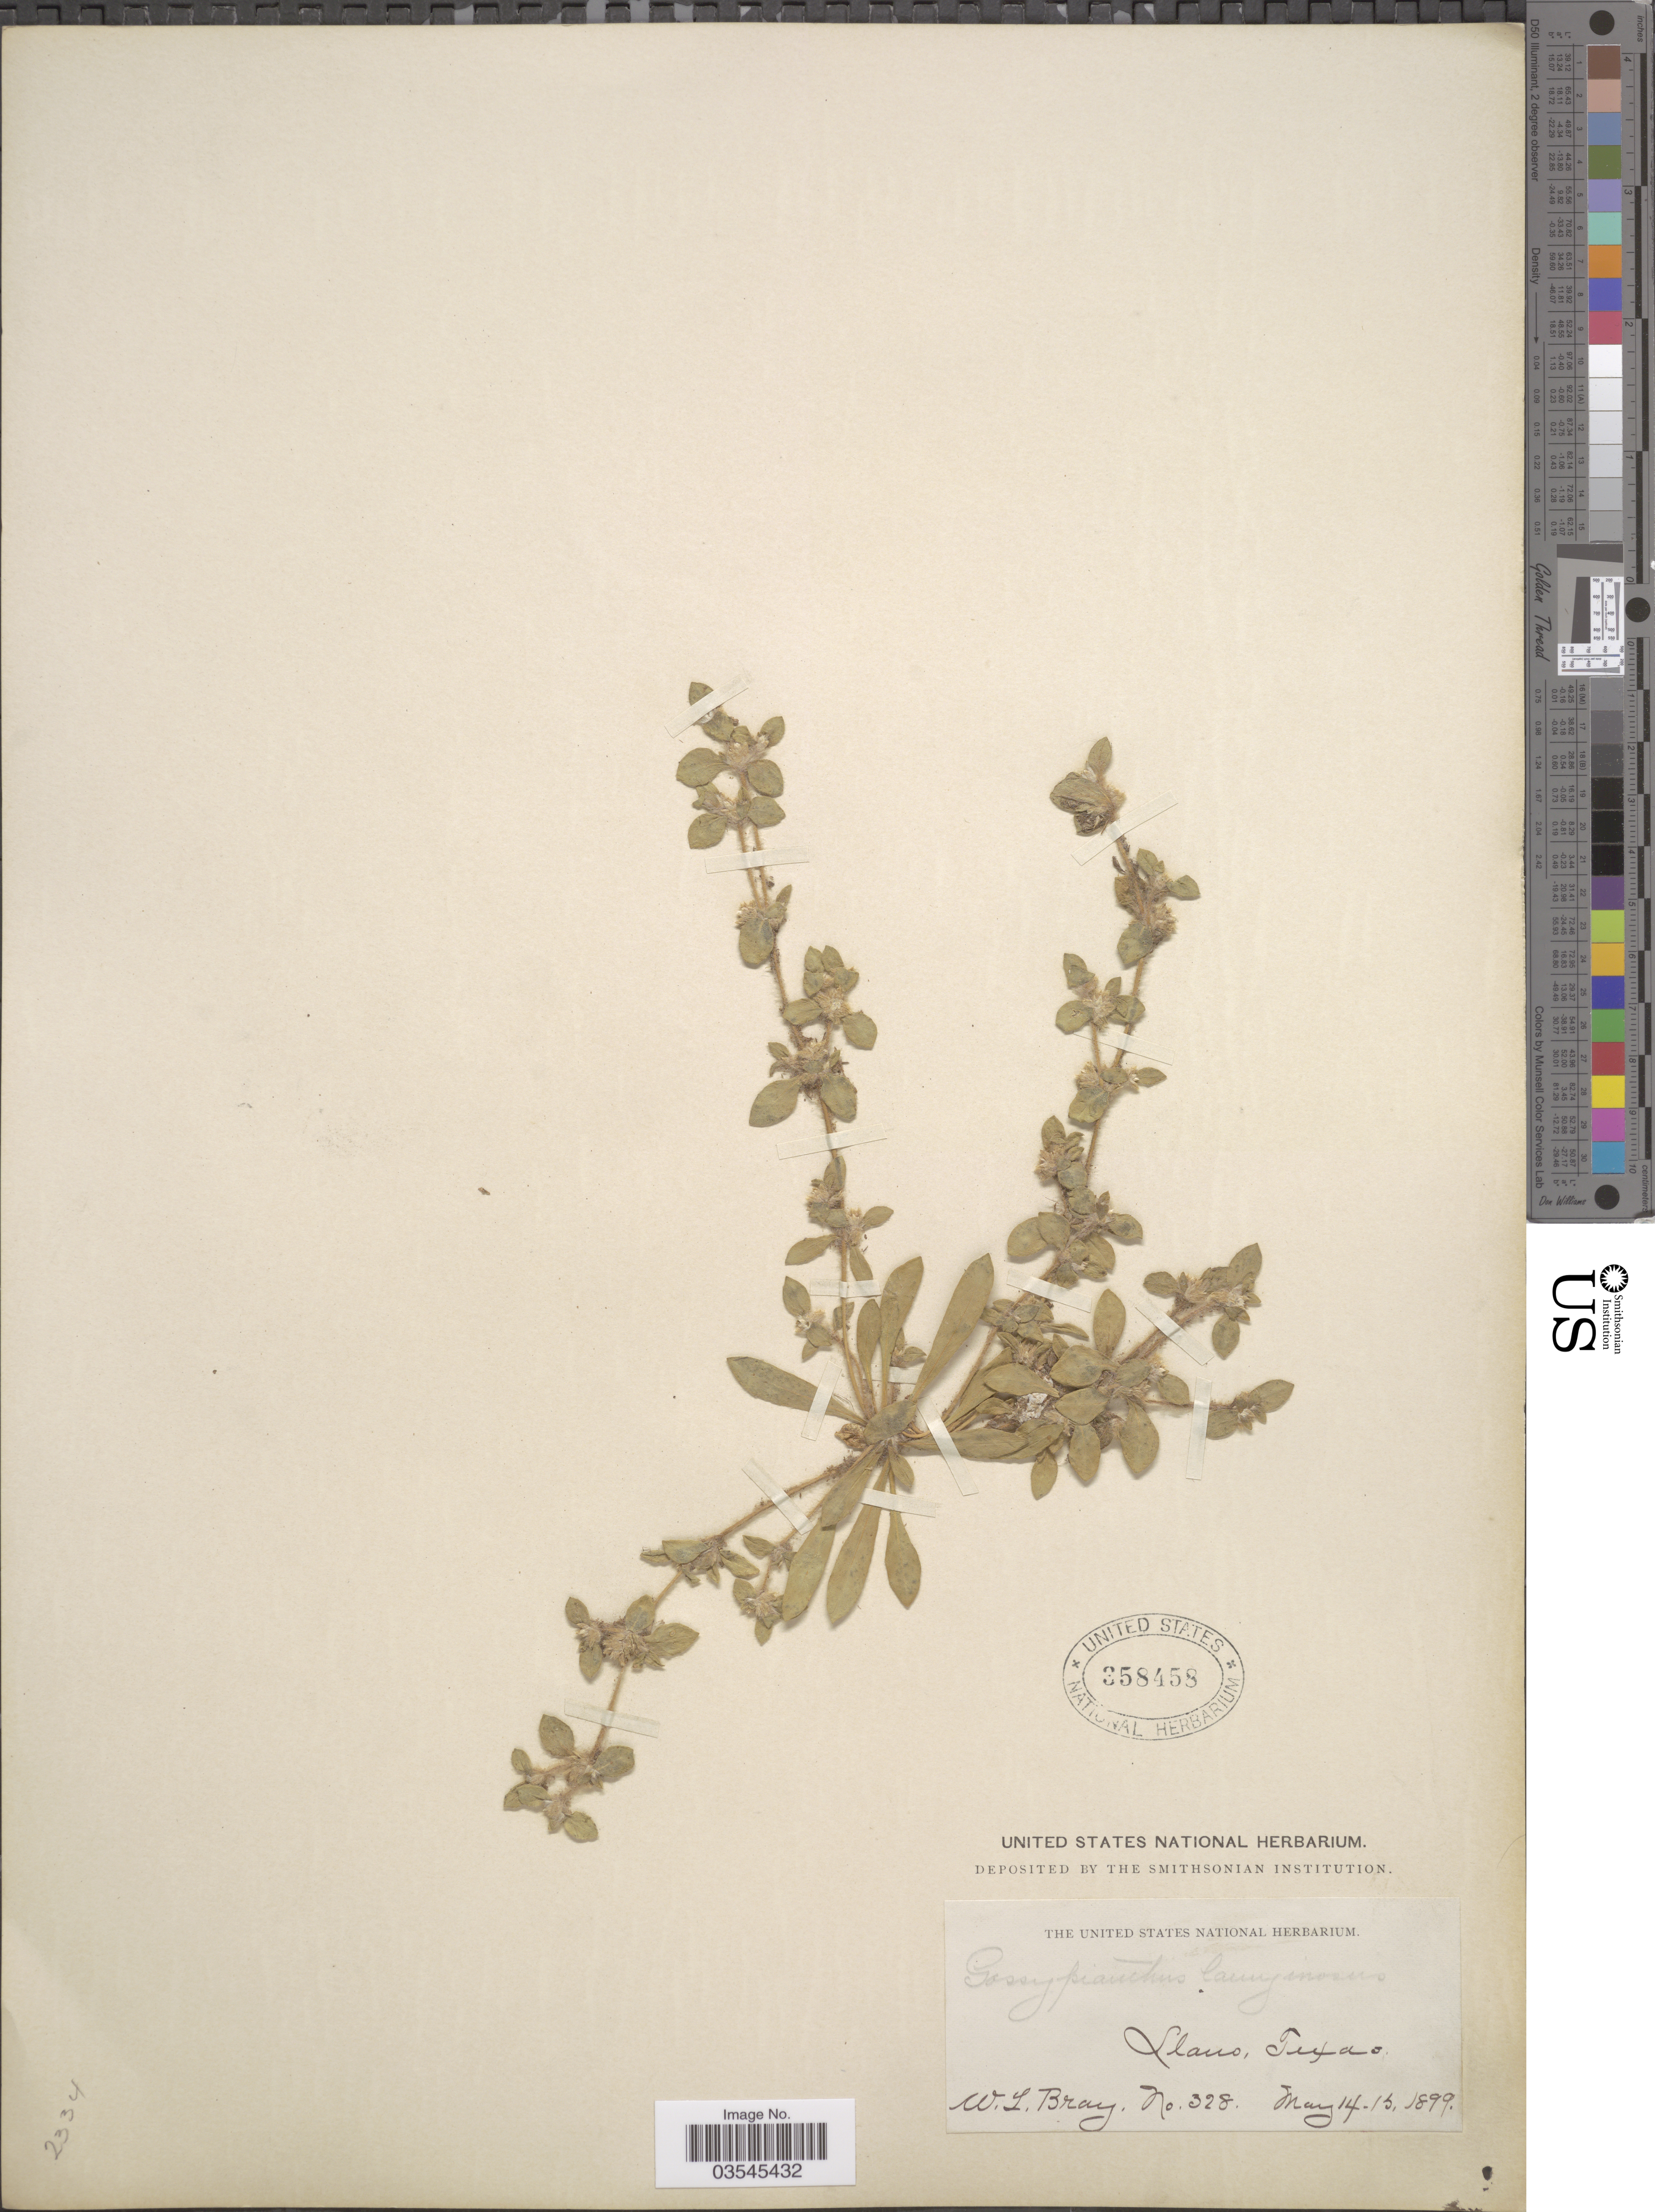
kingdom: Plantae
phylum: Tracheophyta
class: Magnoliopsida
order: Caryophyllales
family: Amaranthaceae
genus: Guilleminea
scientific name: Guilleminea lanuginosa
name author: (Poir.) Benth. & Hook. f.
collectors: W. L. Bray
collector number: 328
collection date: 1899-05-14/1899-05-15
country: United States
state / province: Texas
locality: Llano.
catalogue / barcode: US 358458